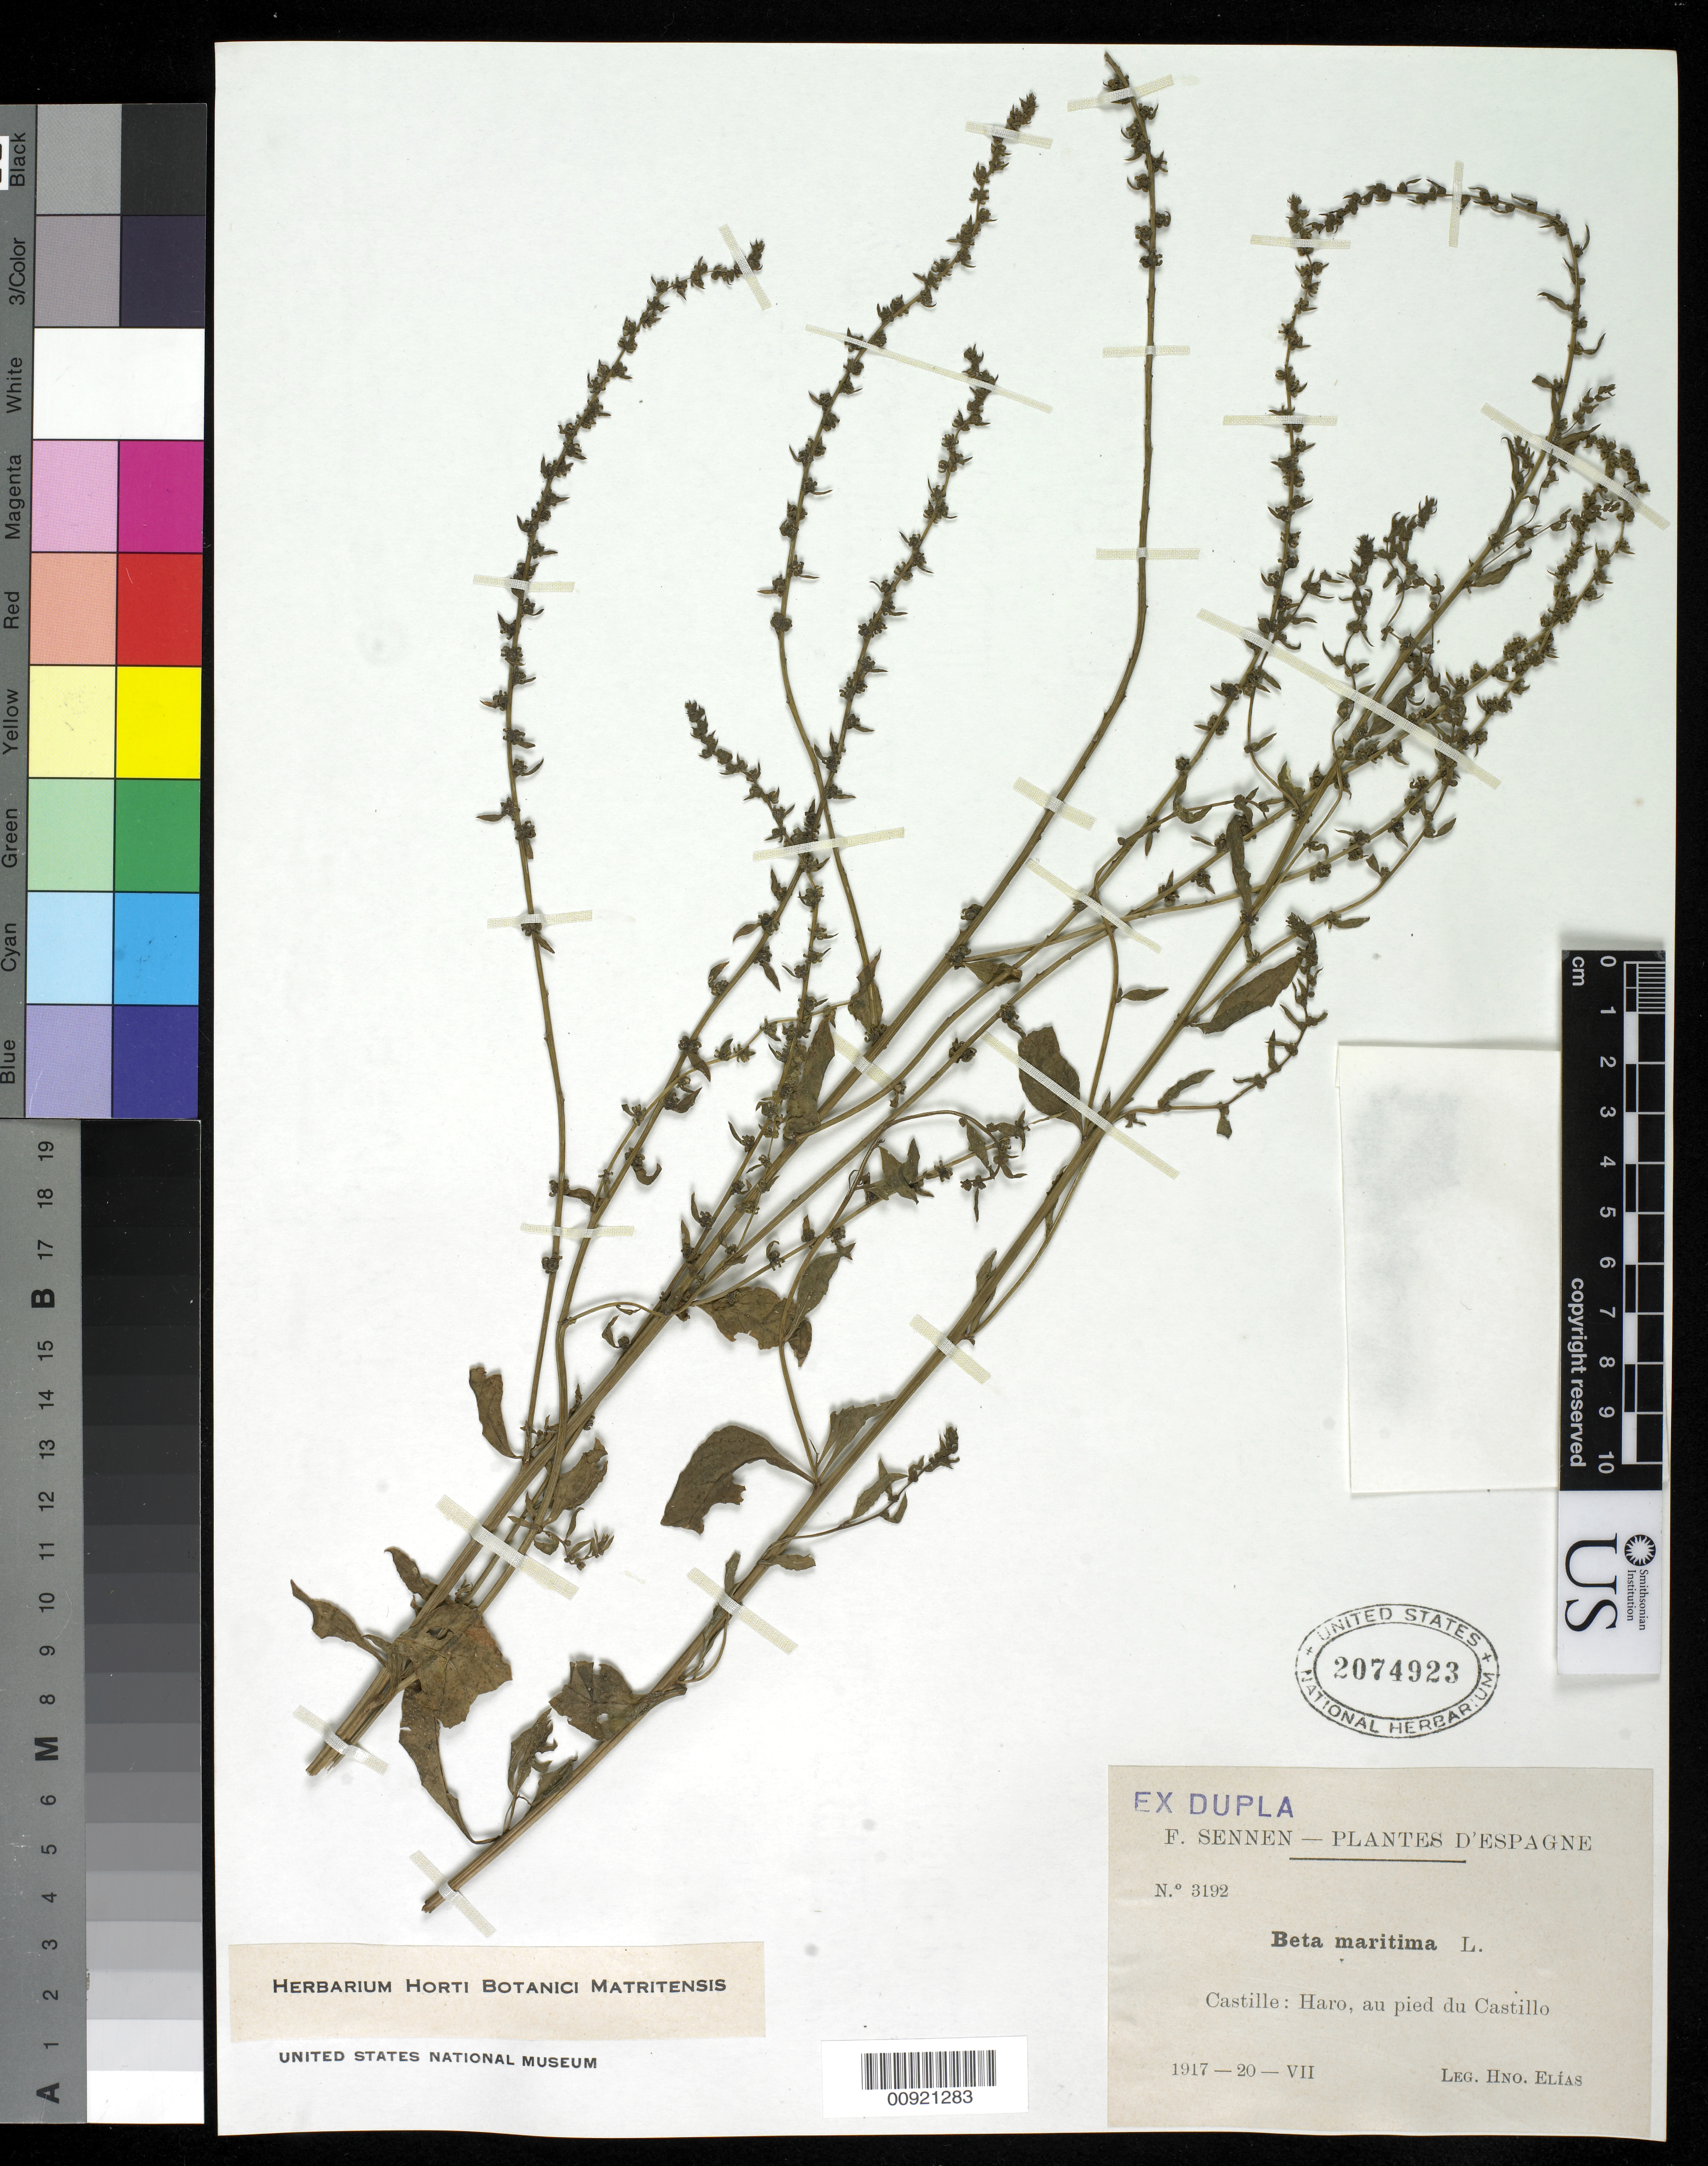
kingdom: Plantae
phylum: Tracheophyta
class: Magnoliopsida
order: Caryophyllales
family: Amaranthaceae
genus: Beta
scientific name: Beta maritima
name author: L.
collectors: H. Elias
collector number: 3192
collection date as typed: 20 Jul 1917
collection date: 1917-07-20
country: Spain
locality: Castille: Haro, au pied du Castillo.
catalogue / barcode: US 2074923